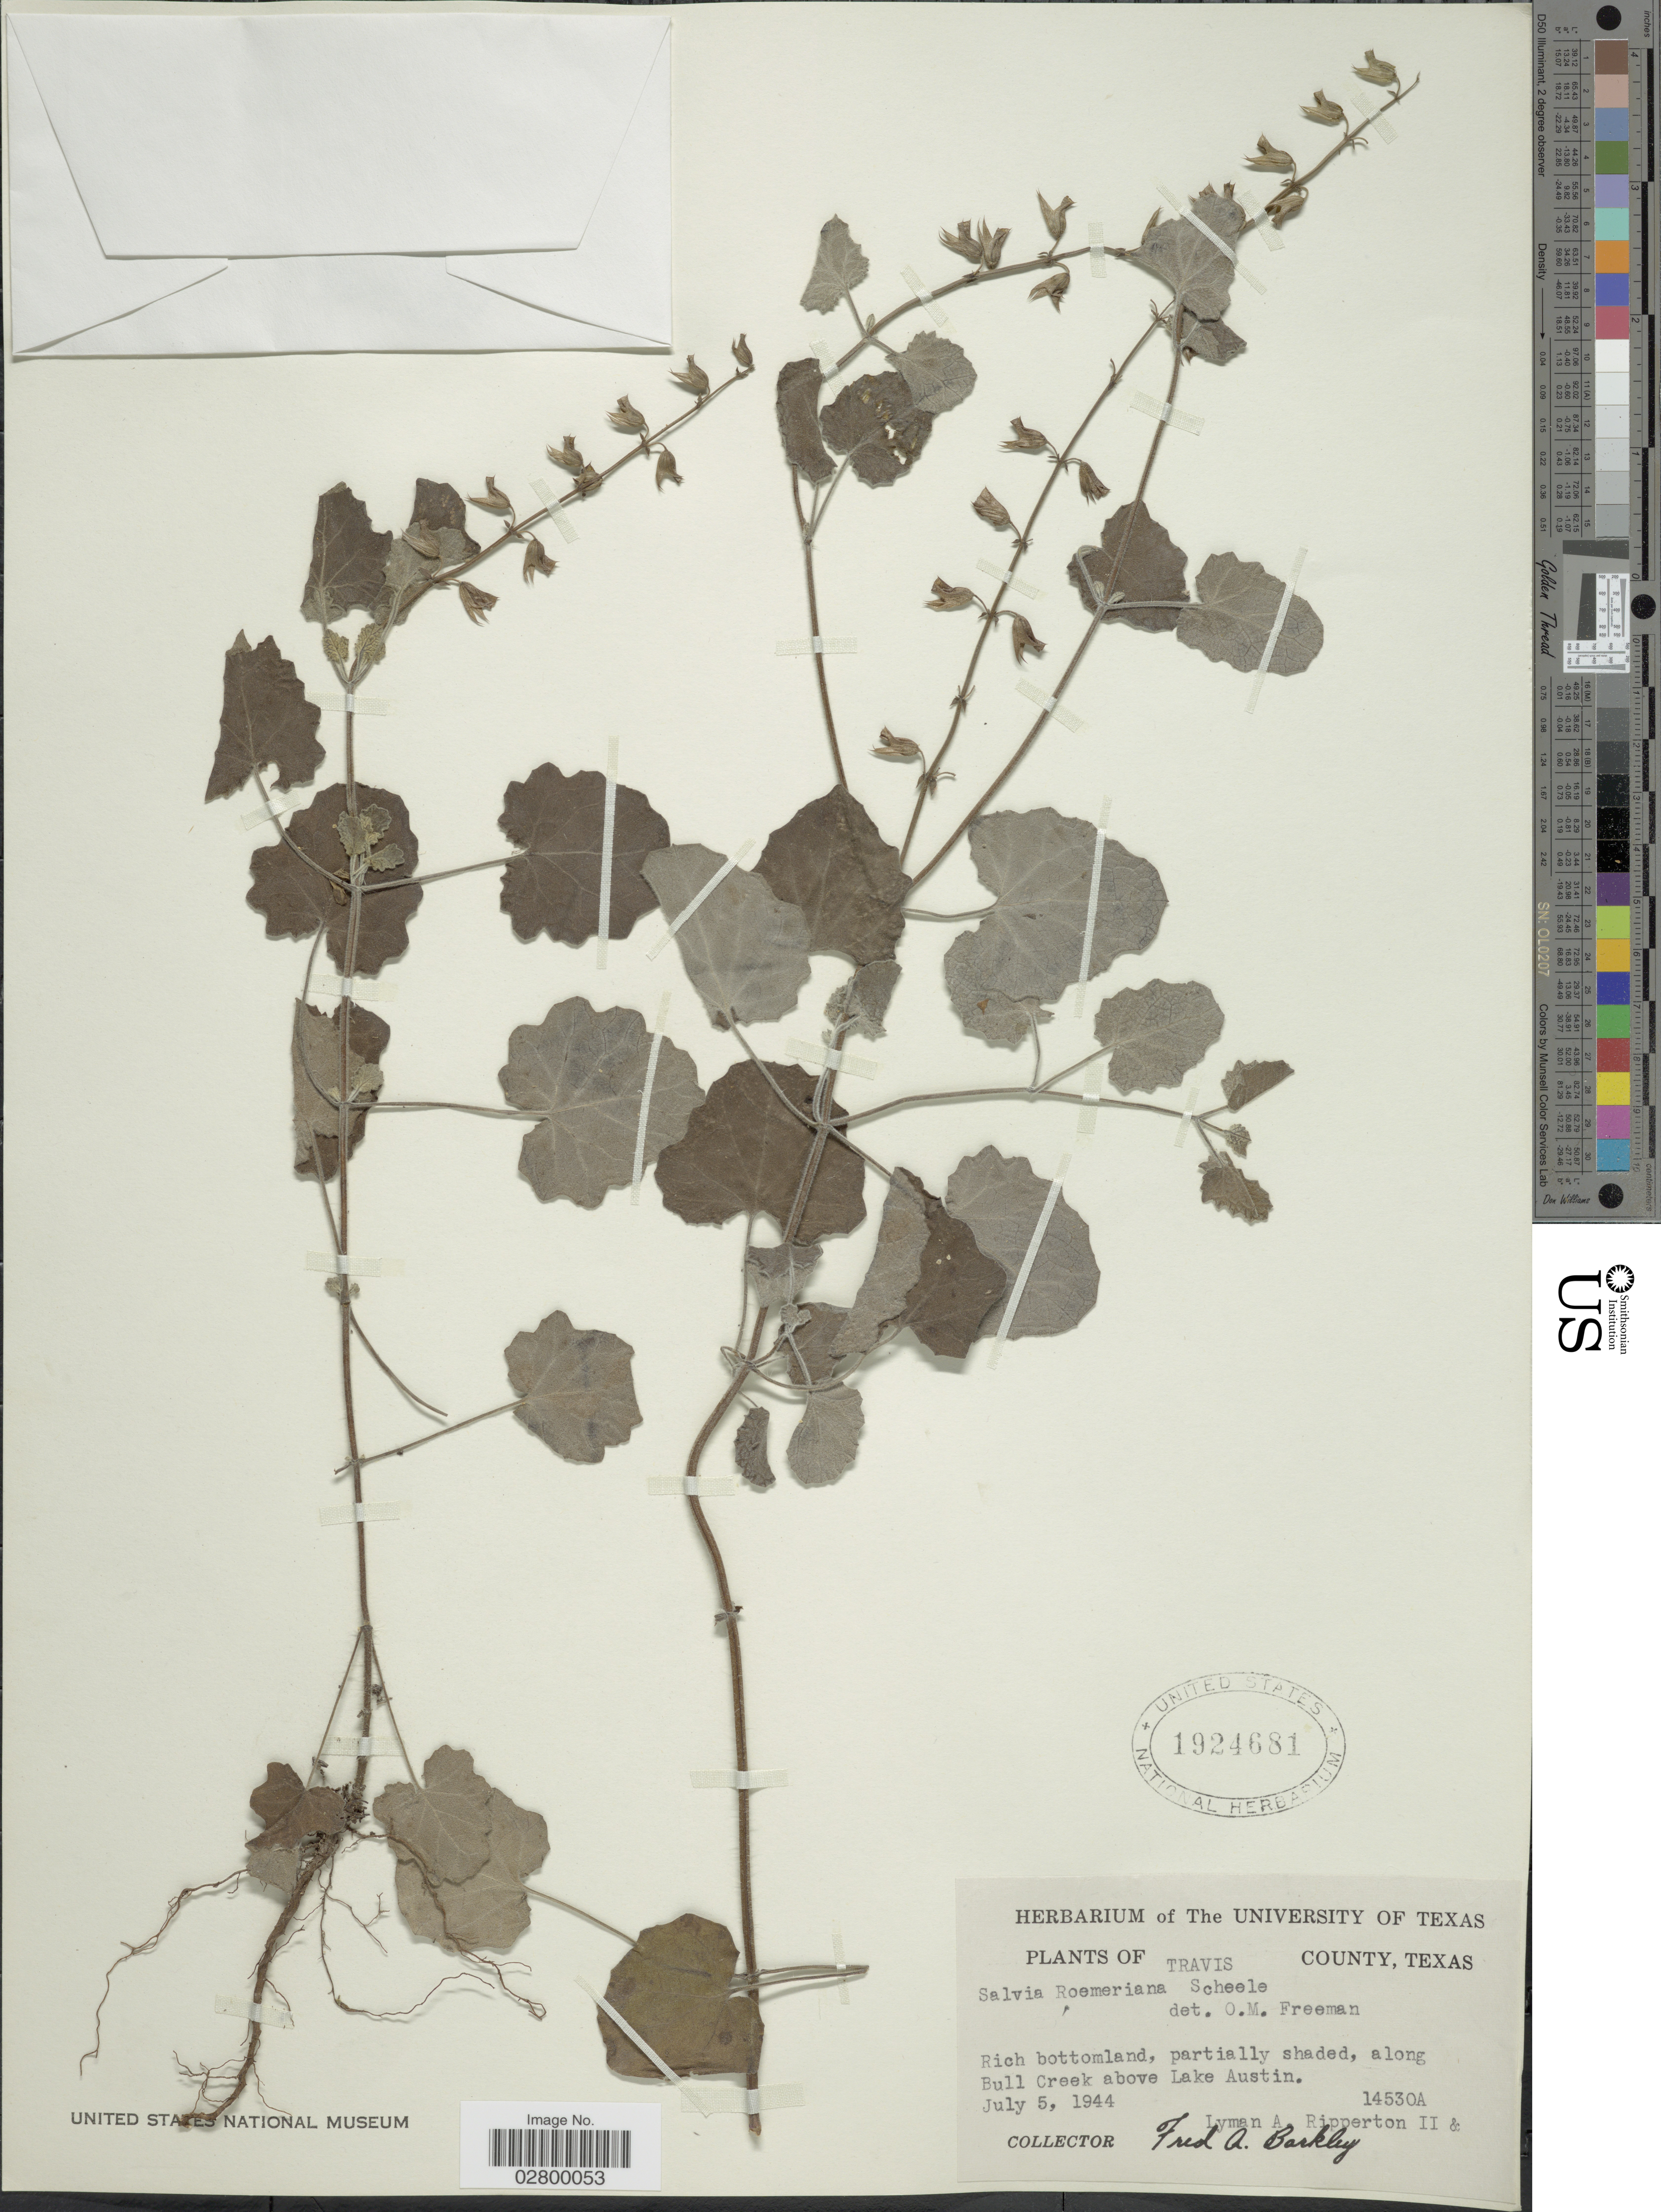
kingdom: Plantae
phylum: Tracheophyta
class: Magnoliopsida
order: Lamiales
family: Lamiaceae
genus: Salvia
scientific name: Salvia roemeriana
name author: Scheele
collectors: L. Ripperton & F. A. Barkley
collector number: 14530A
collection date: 1944-07-05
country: United States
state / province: Texas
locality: Travis County. Rich bottomland, partially shaded, along Bull Creek above Lake Austin.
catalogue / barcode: US 1924681